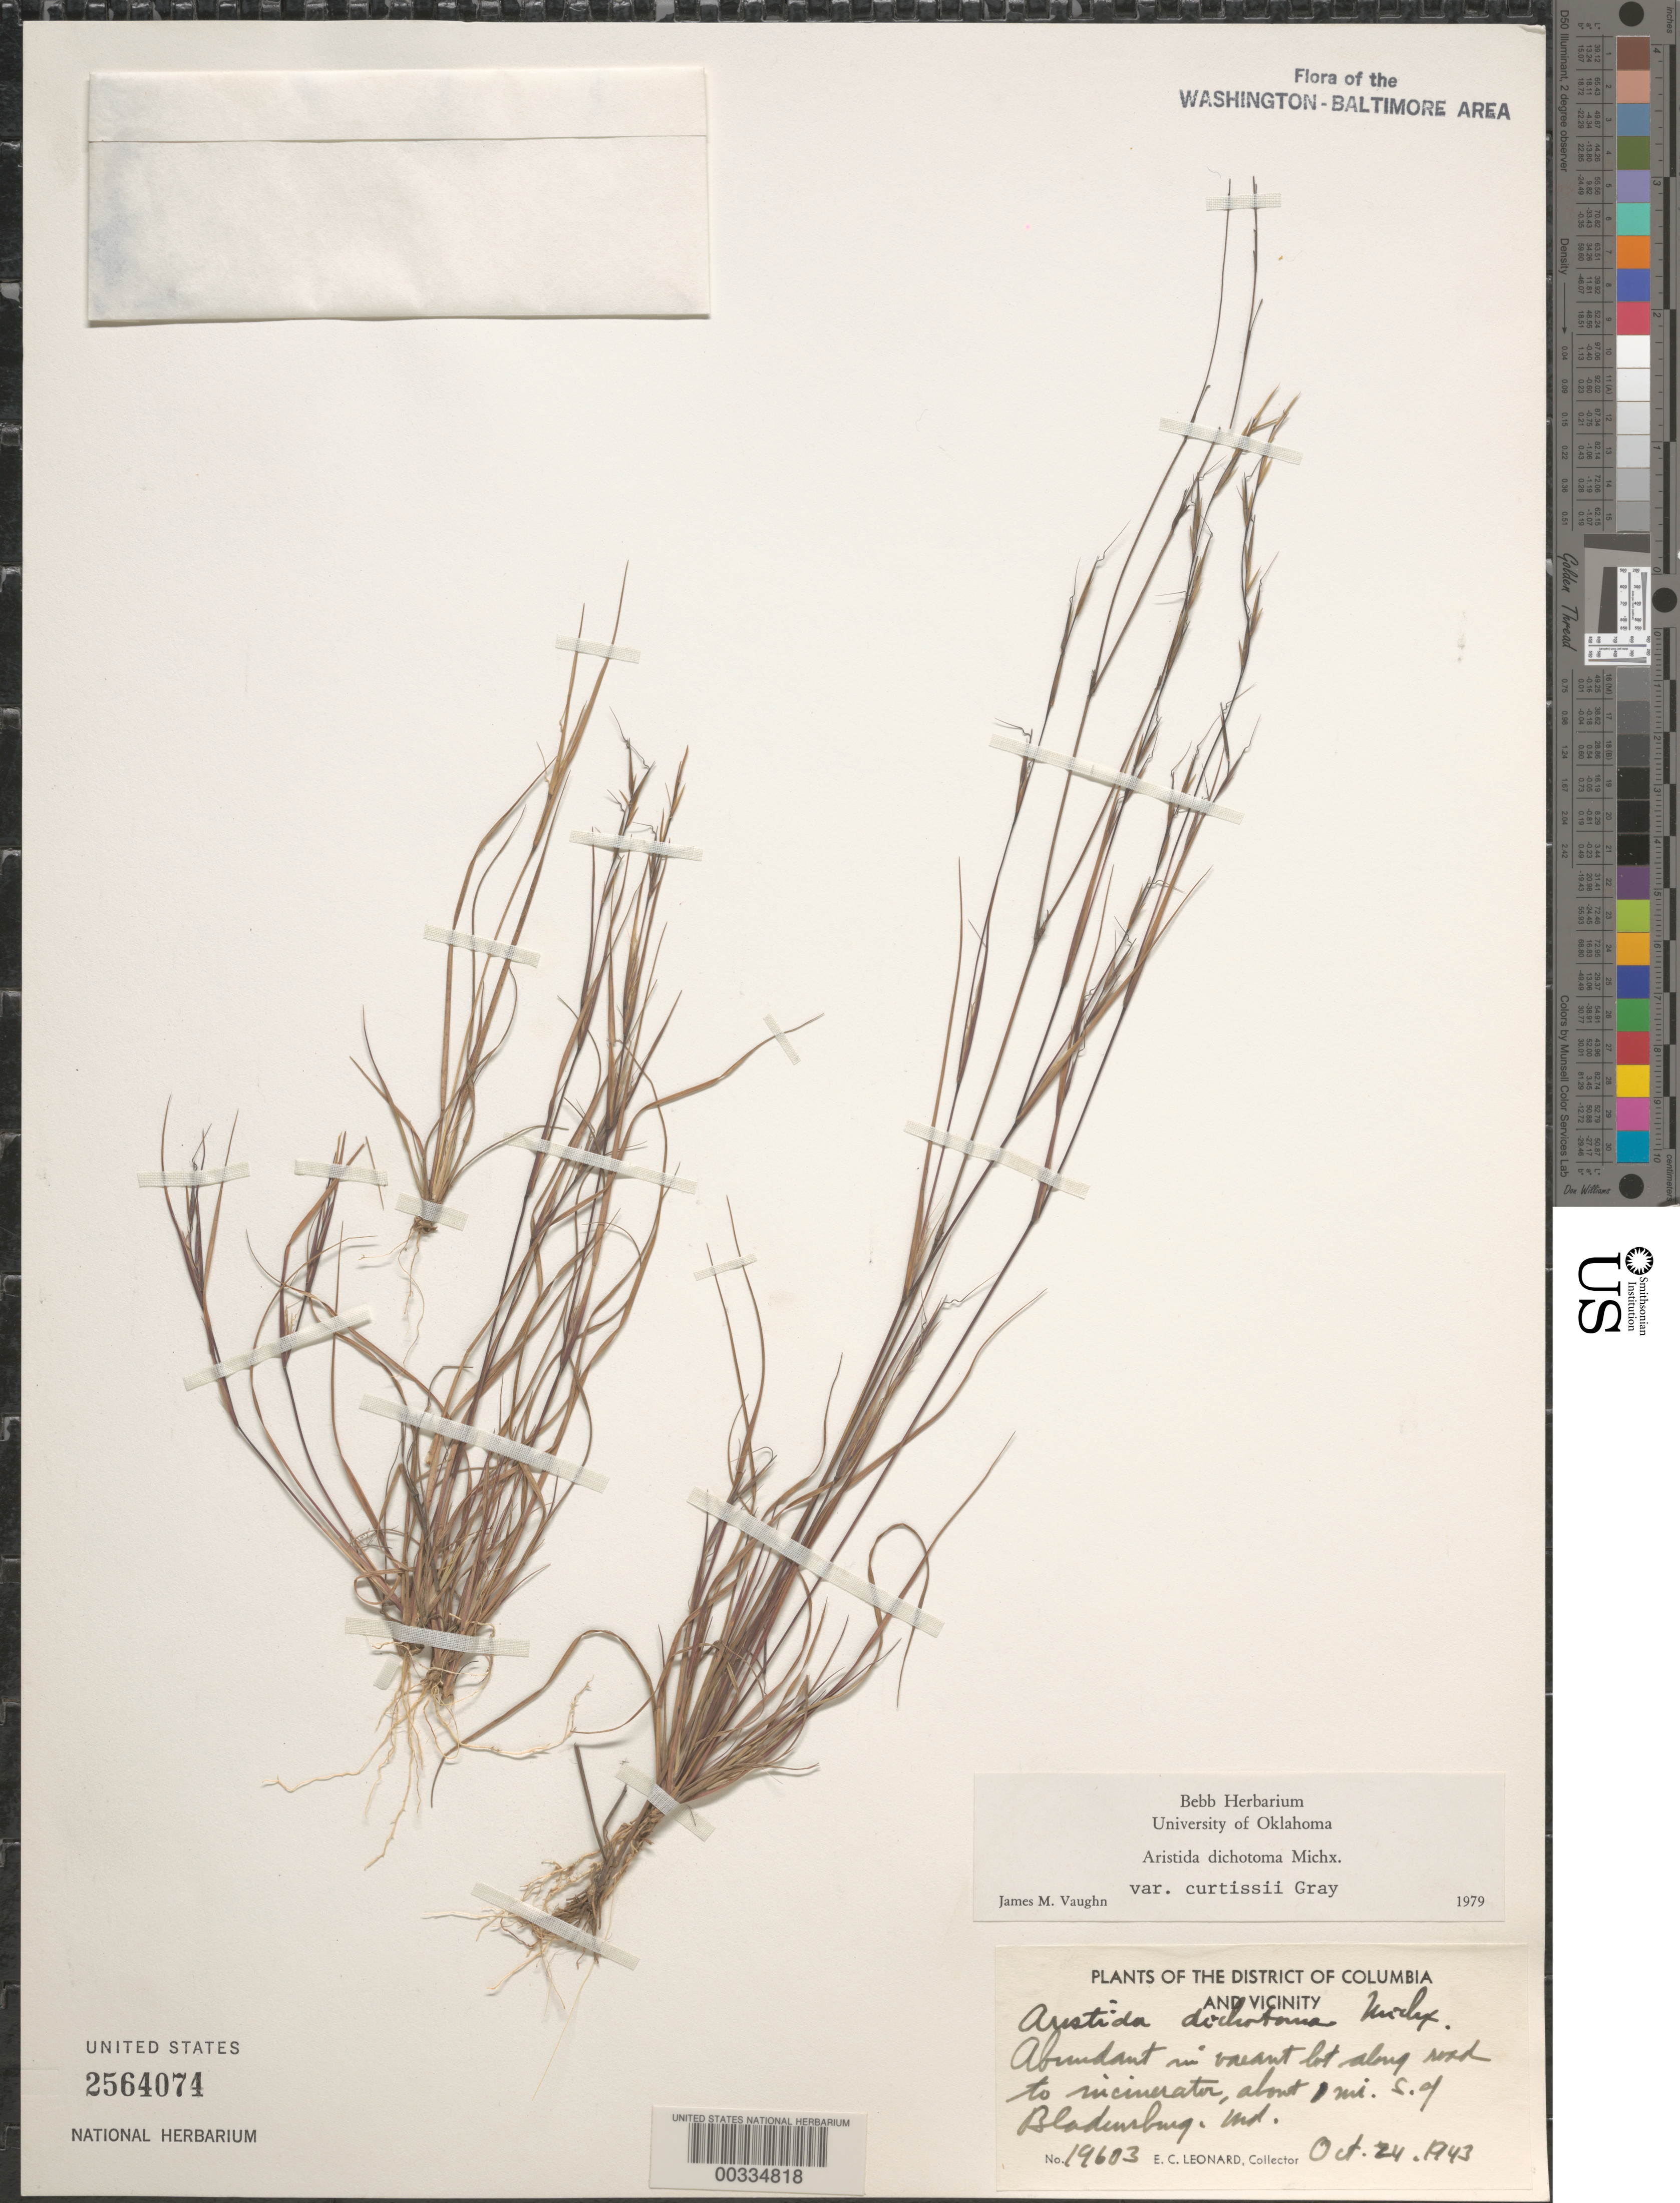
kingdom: Plantae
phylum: Tracheophyta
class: Liliopsida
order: Poales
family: Poaceae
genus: Aristida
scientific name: Aristida dichotoma var. curtisii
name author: A. Gray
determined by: Vaughn, J. M.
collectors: E. C. Leonard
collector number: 19603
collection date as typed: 24 Oct 1943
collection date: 1943-10-24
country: United States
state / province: Maryland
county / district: Prince George's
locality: Along rd. to Incinerator, about 1 mi. S. of Bladensburg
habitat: Vacant lot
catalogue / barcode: US 2564074